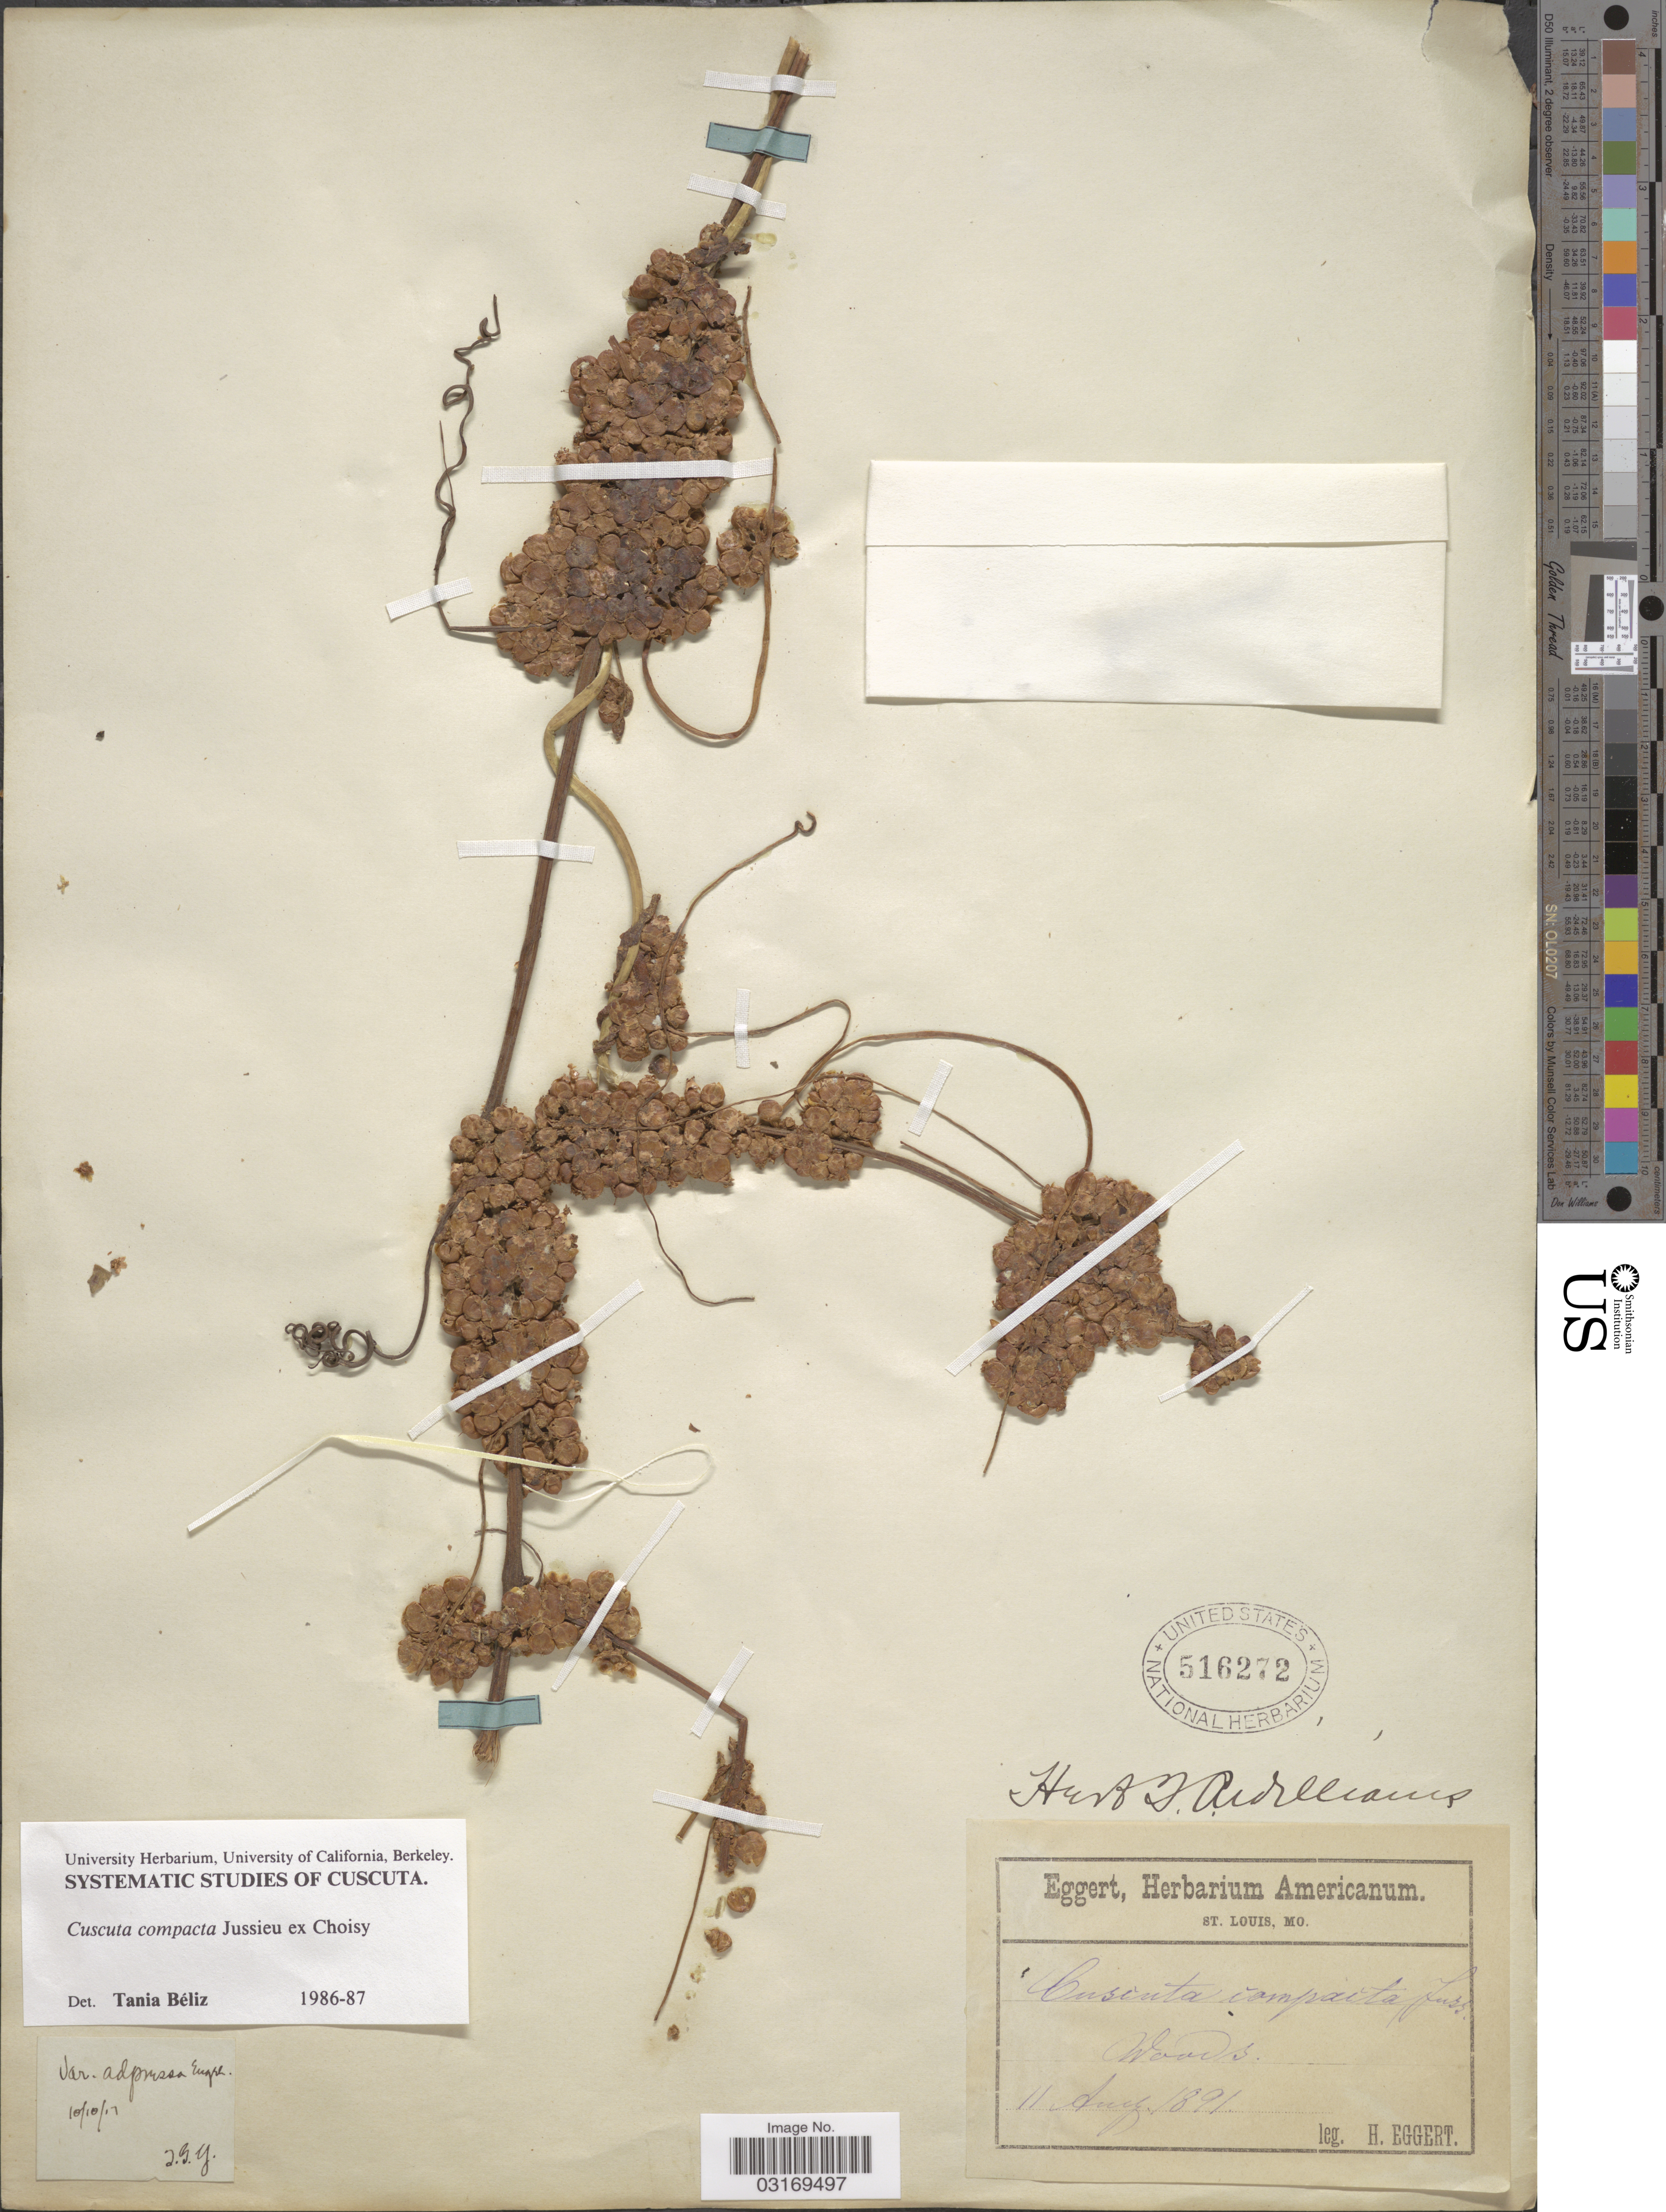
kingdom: Plantae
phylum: Tracheophyta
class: Magnoliopsida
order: Solanales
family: Convolvulaceae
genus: Cuscuta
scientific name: Cuscuta compacta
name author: Juss. ex Choisy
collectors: H. Eggert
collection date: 1891-08-11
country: United States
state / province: Missouri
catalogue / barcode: US 516272